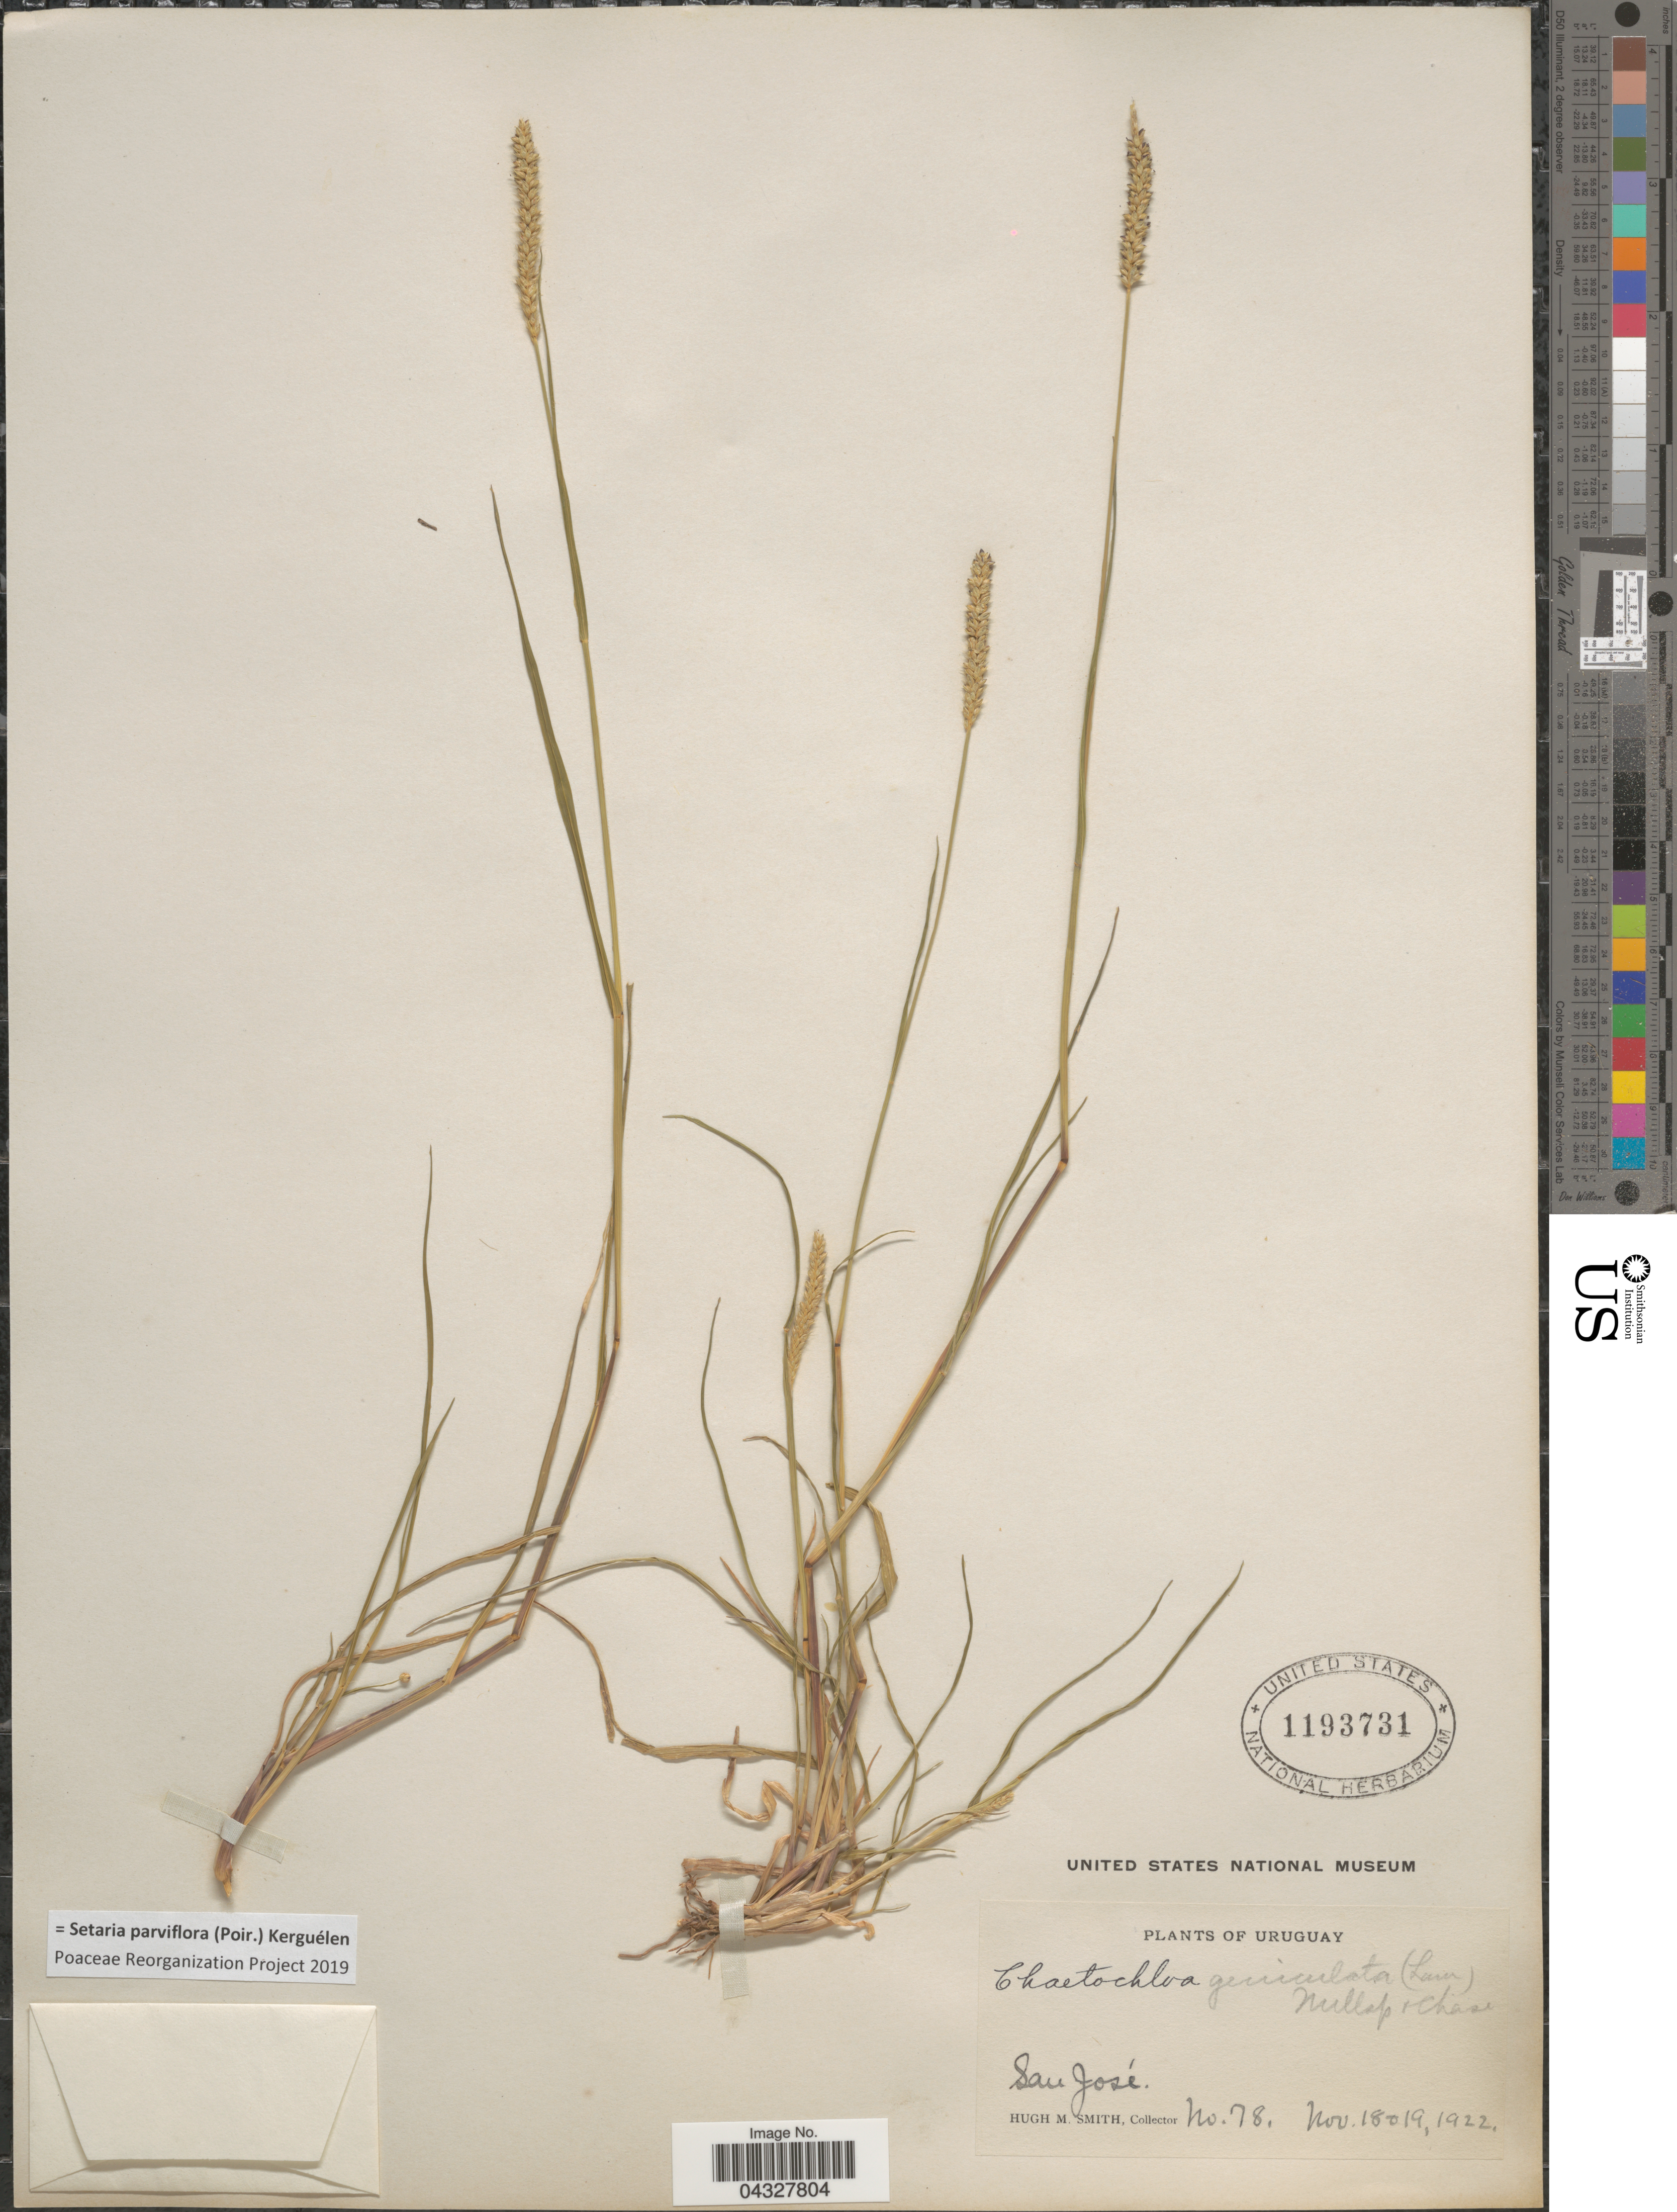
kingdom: Plantae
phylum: Tracheophyta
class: Liliopsida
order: Poales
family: Poaceae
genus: Setaria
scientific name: Setaria parviflora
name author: (Poir.) Kerguélen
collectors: H. M. Smith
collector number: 78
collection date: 1922-11-18/1922-11-19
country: Uruguay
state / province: San Jose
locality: San José.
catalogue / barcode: US 1193731